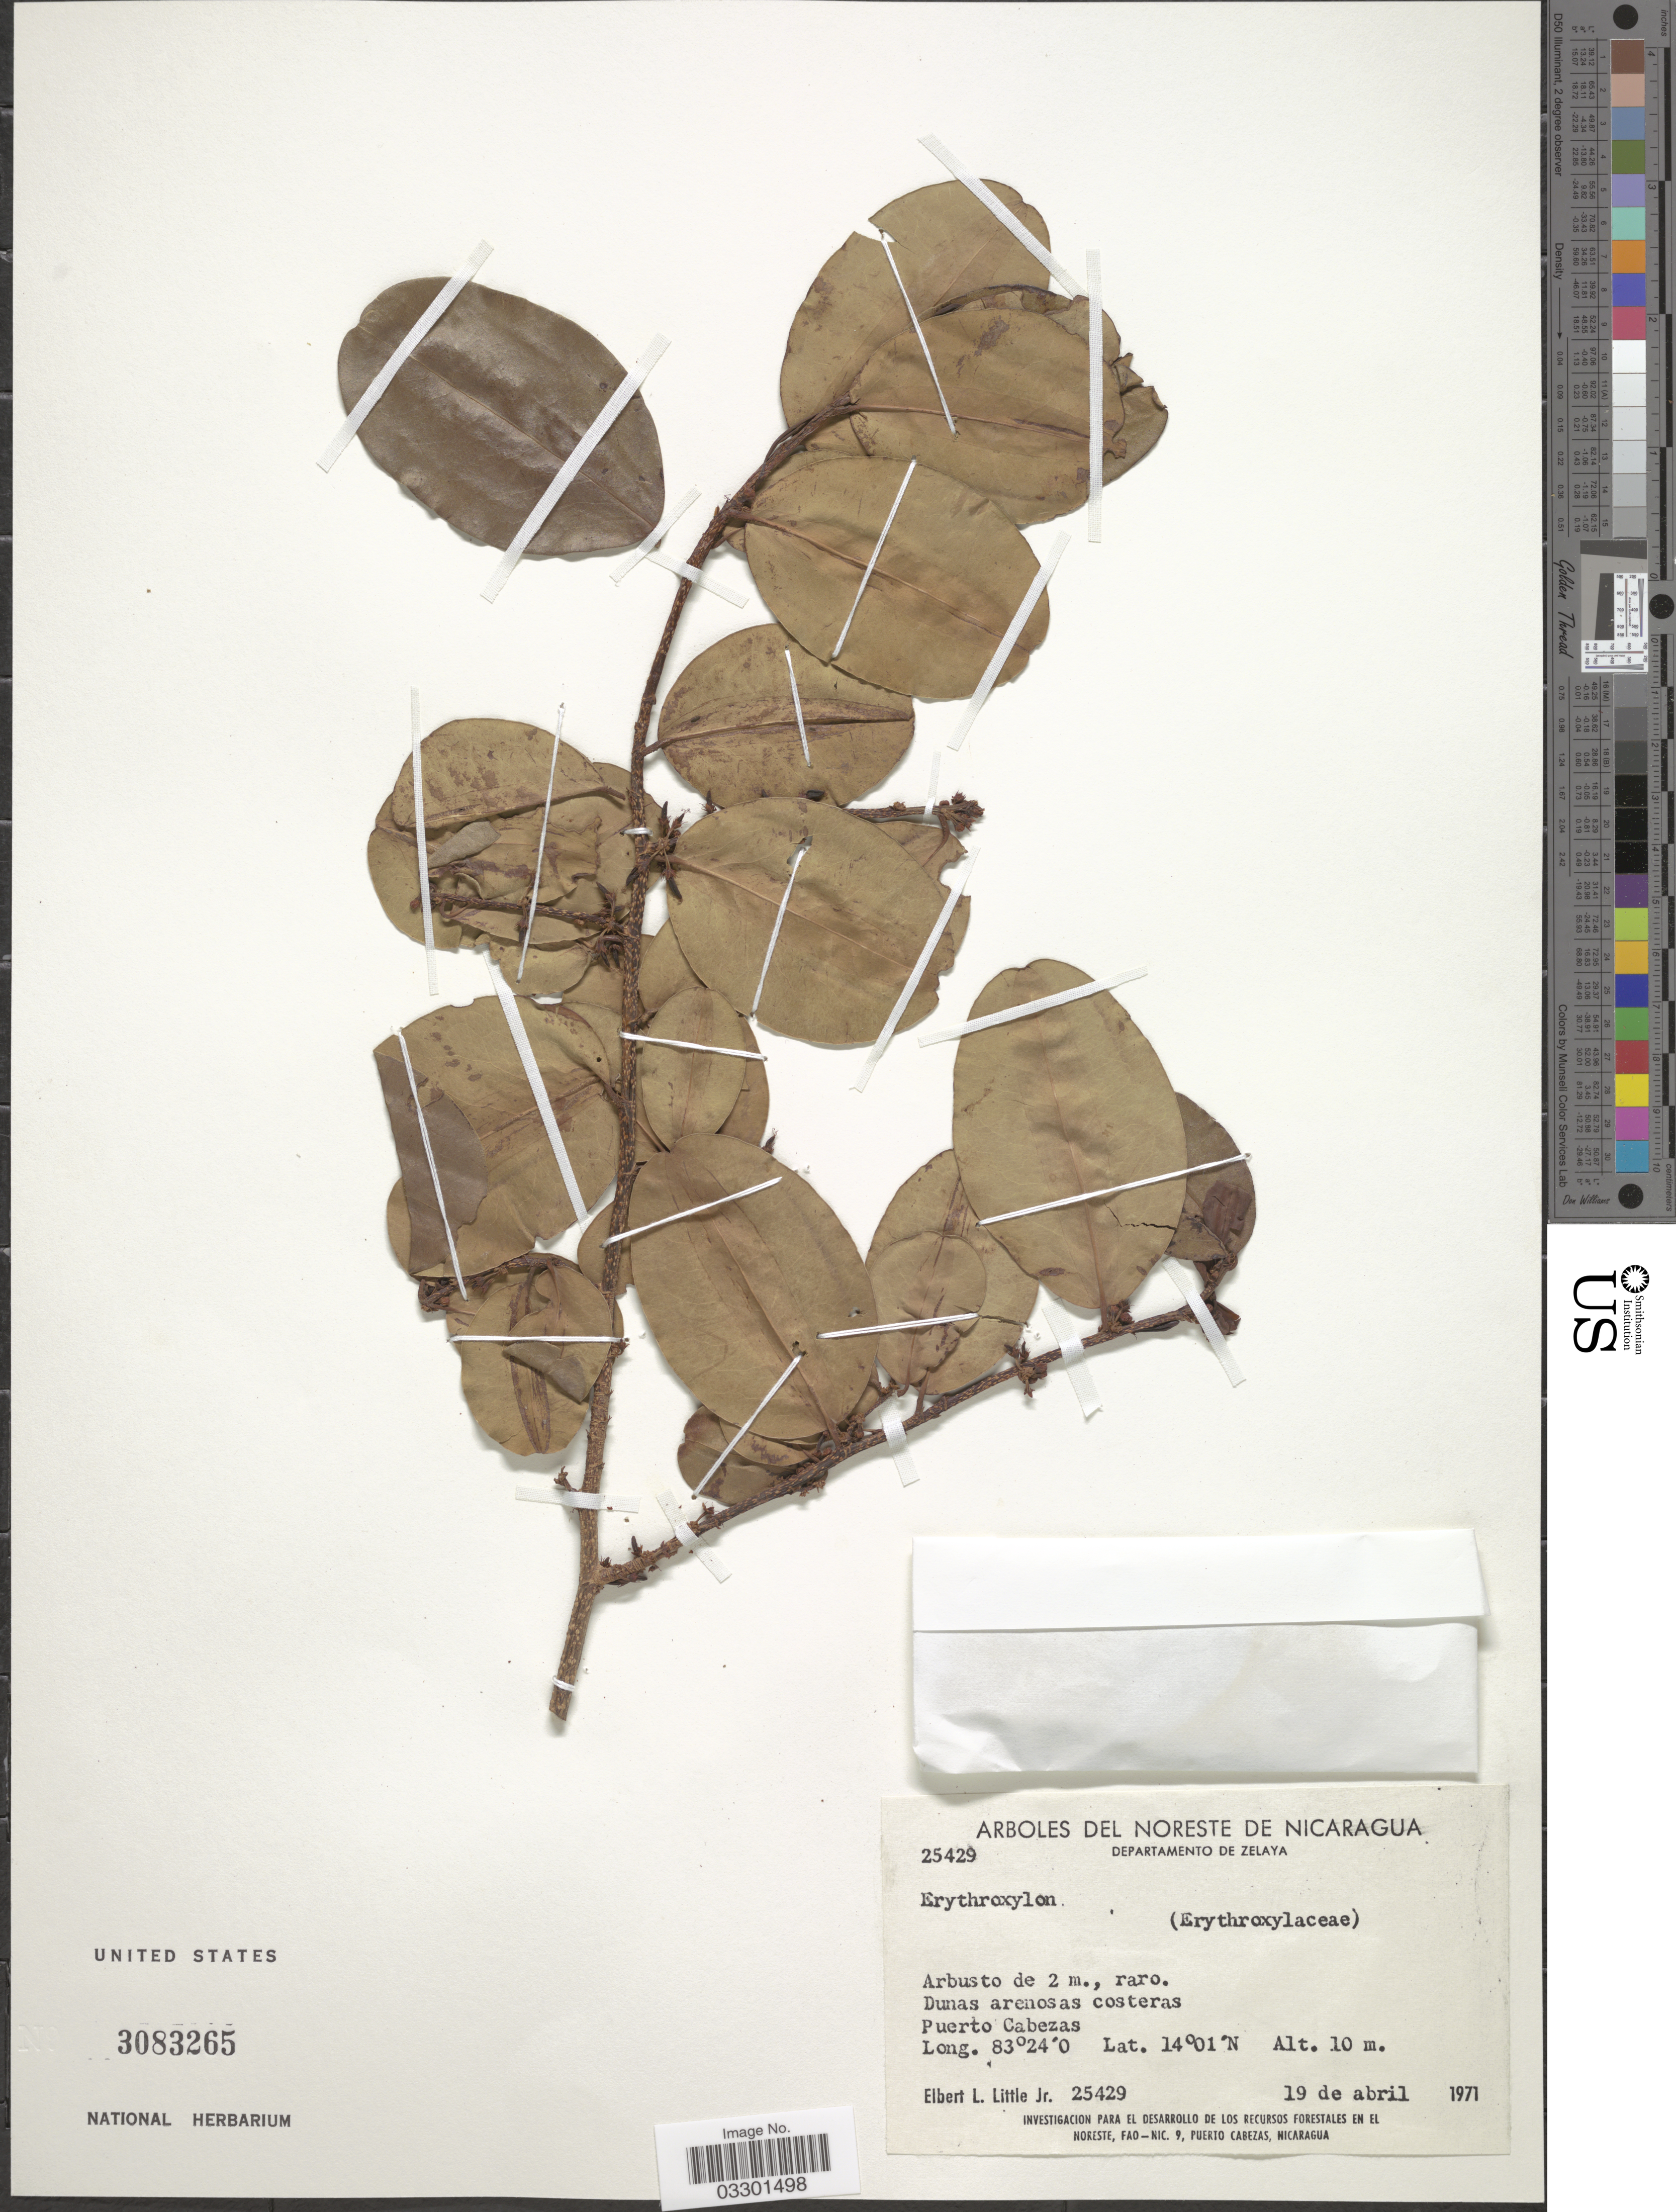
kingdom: Plantae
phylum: Tracheophyta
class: Magnoliopsida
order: Malpighiales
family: Erythroxylaceae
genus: Erythroxylum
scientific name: Erythroxylum sp.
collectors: E. L. Little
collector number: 25429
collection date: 1971-04-19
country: Nicaragua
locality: Noreste de Nicaragua. Departamento de Zelaya. Puerto Cabezas.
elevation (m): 10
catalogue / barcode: US 3083265